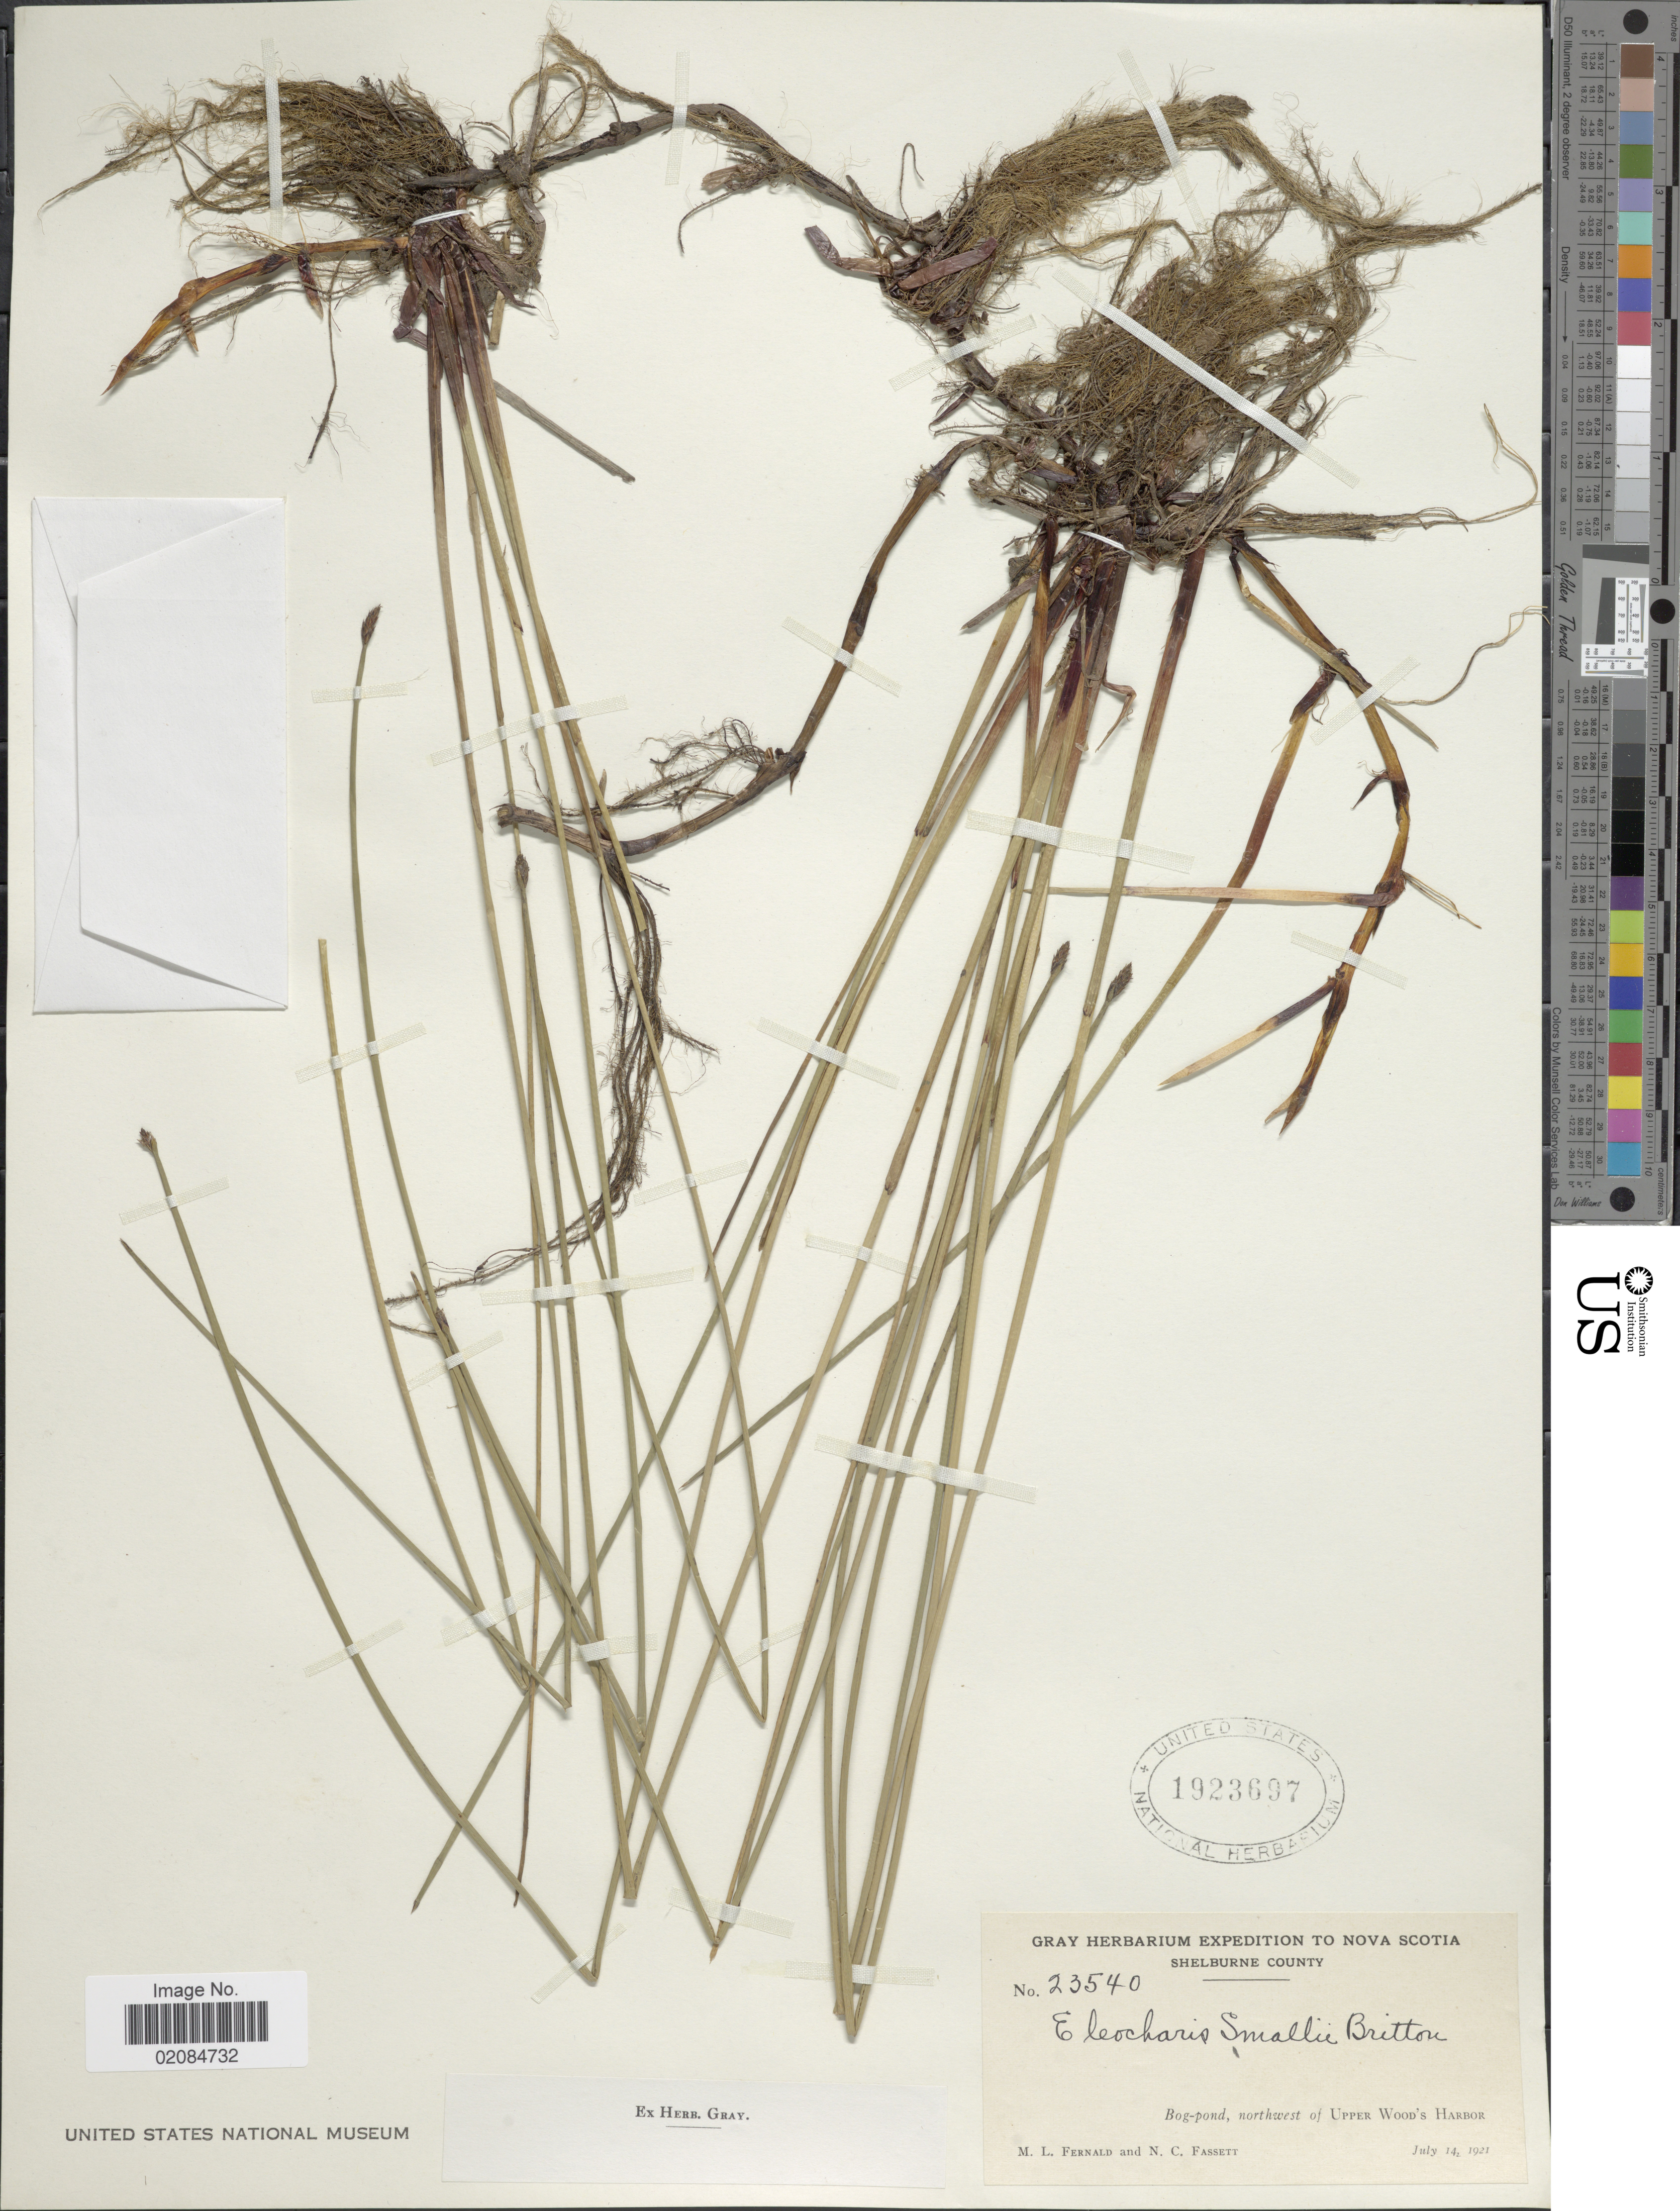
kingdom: Plantae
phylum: Tracheophyta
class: Liliopsida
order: Poales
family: Cyperaceae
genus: Eleocharis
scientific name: Eleocharis palustris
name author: (L.) Roem. & Schult.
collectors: M. L. Fernald & N. C. Fassett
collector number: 23540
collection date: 1921-07-14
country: Canada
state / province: Nova Scotia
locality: Shelburne County. Bog-pond, northwest of Upper Wood's Harbor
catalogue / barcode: US 1923697